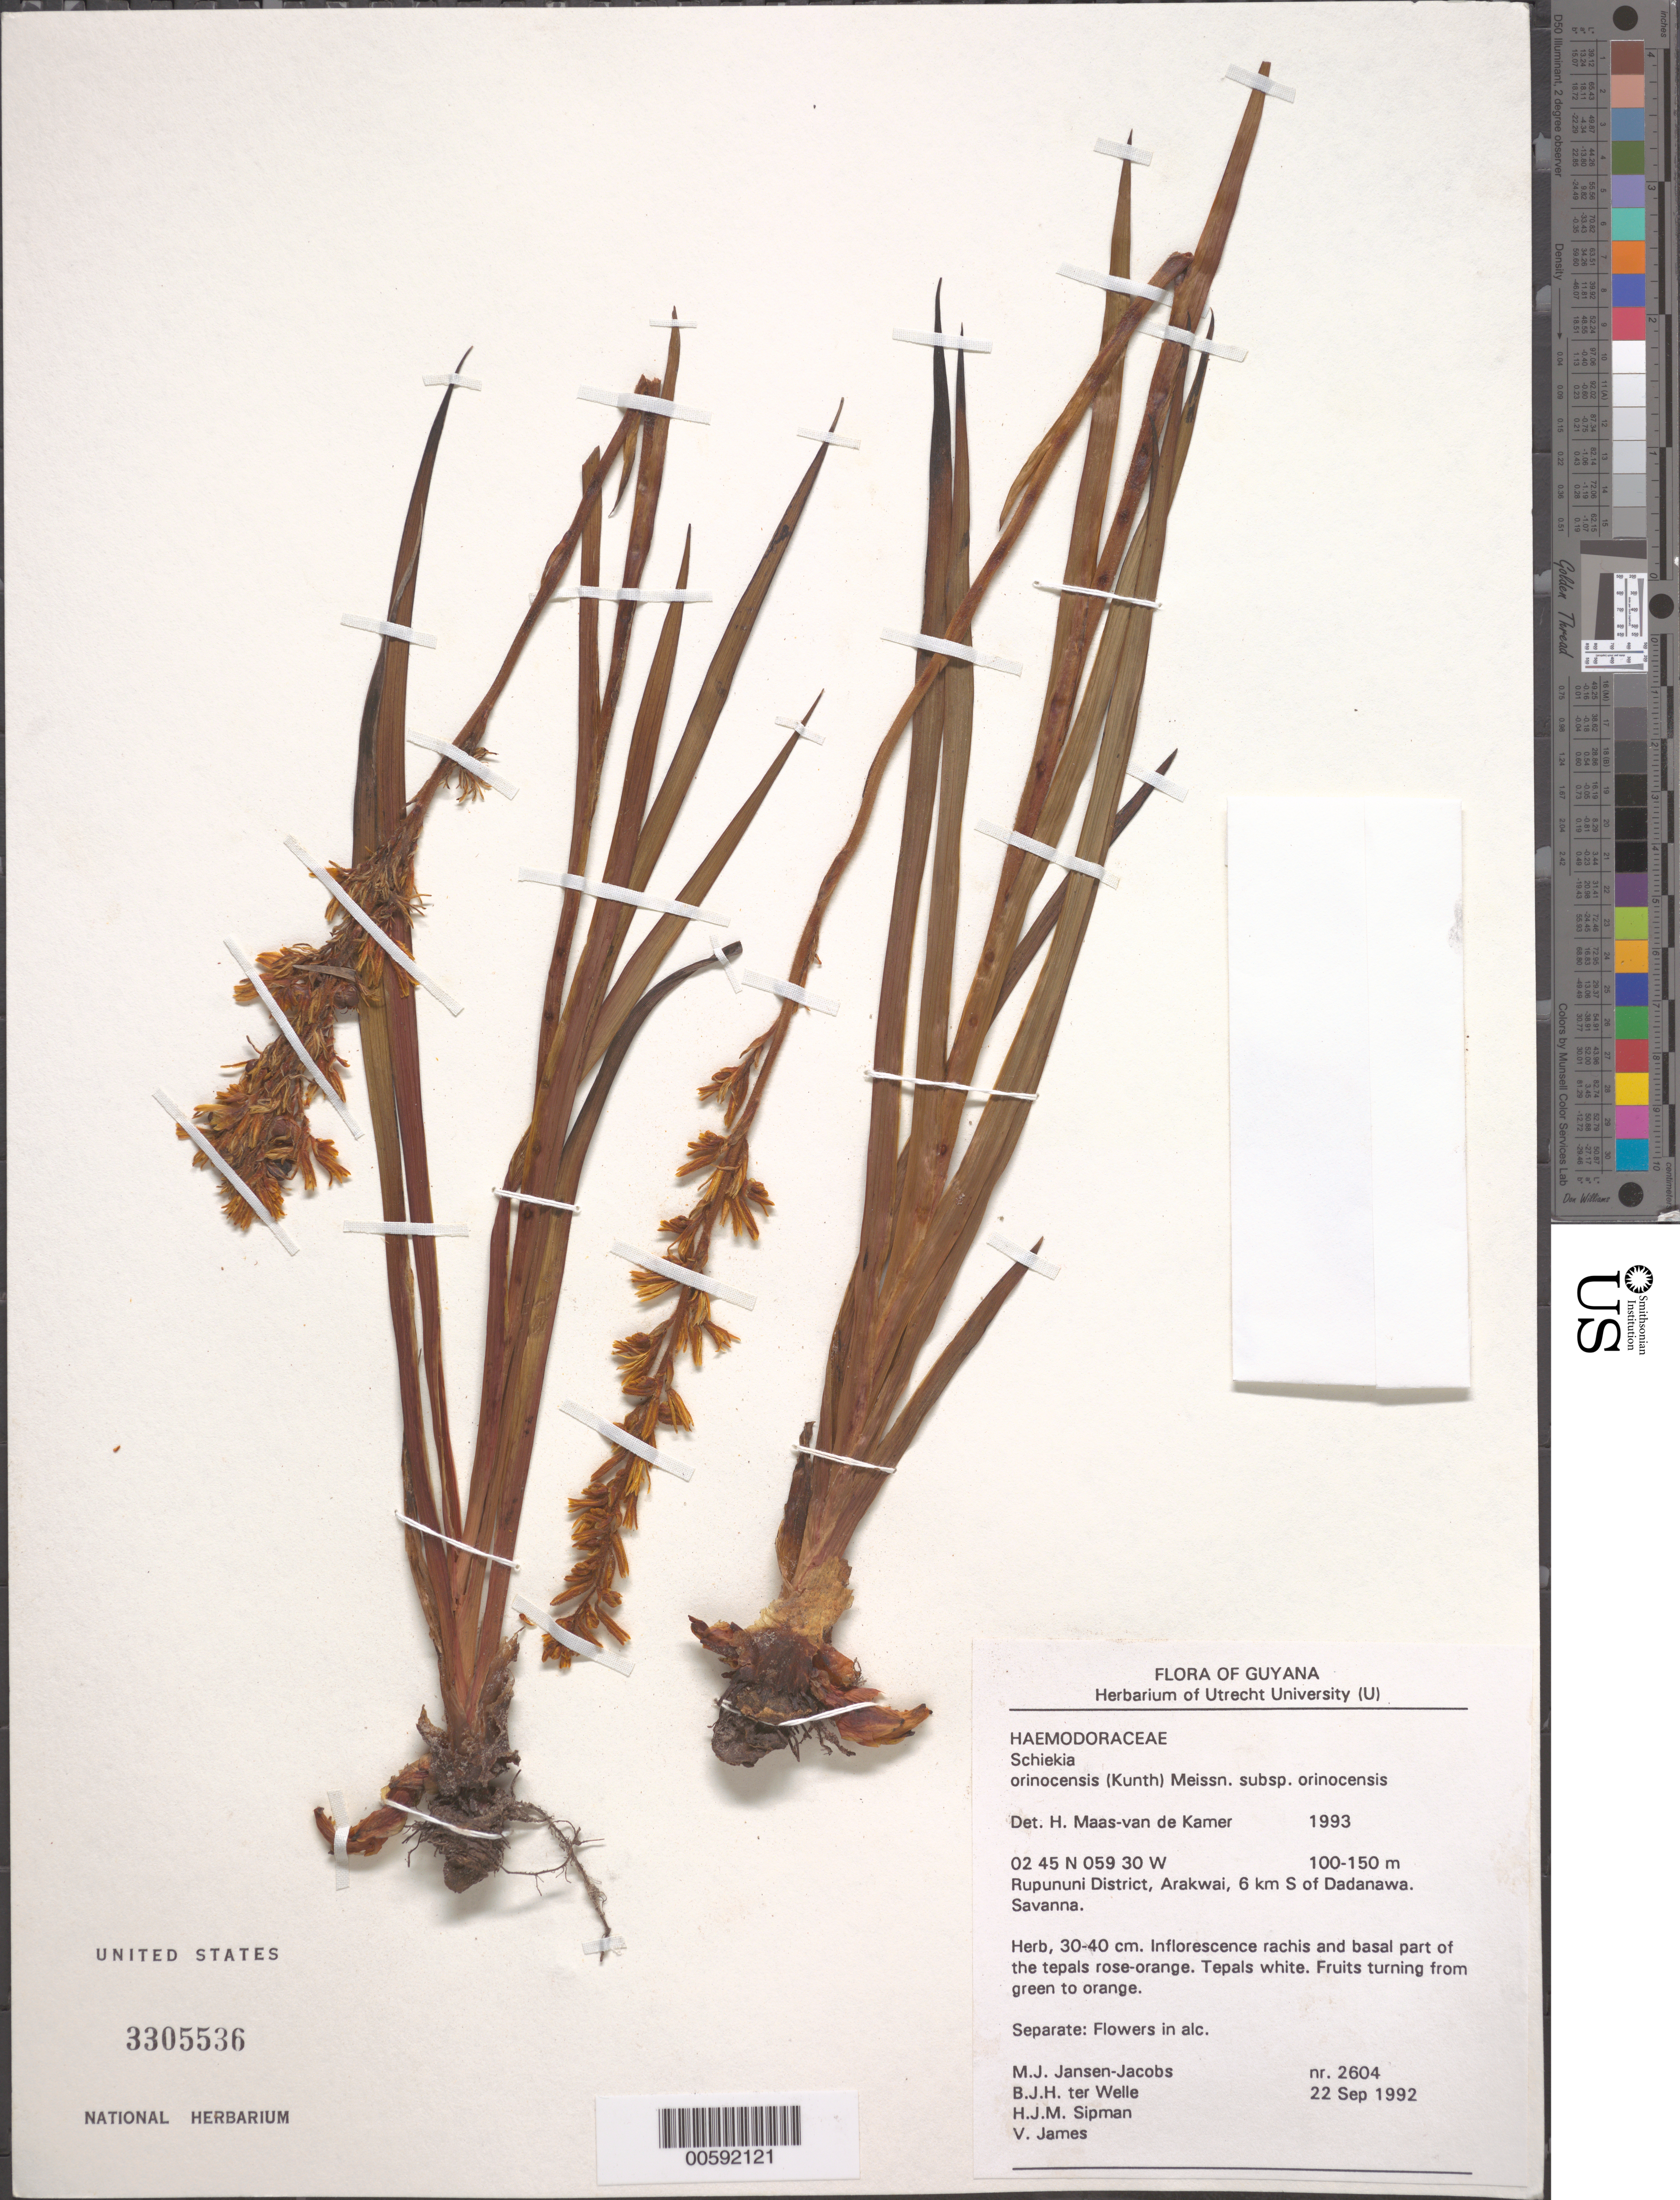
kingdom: Plantae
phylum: Tracheophyta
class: Liliopsida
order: Commelinales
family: Haemodoraceae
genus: Schiekia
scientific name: Schiekia orinocensis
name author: (Kunth) Meisn.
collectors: M. J. Jansen-Jacobs, B. Welle, H. J. M. Sipman & V. James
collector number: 2604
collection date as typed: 22 Sep 1992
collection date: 1992-09-22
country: Guyana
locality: Rupununi Dist., Arakwai, S of Dadanawa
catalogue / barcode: US 3305536